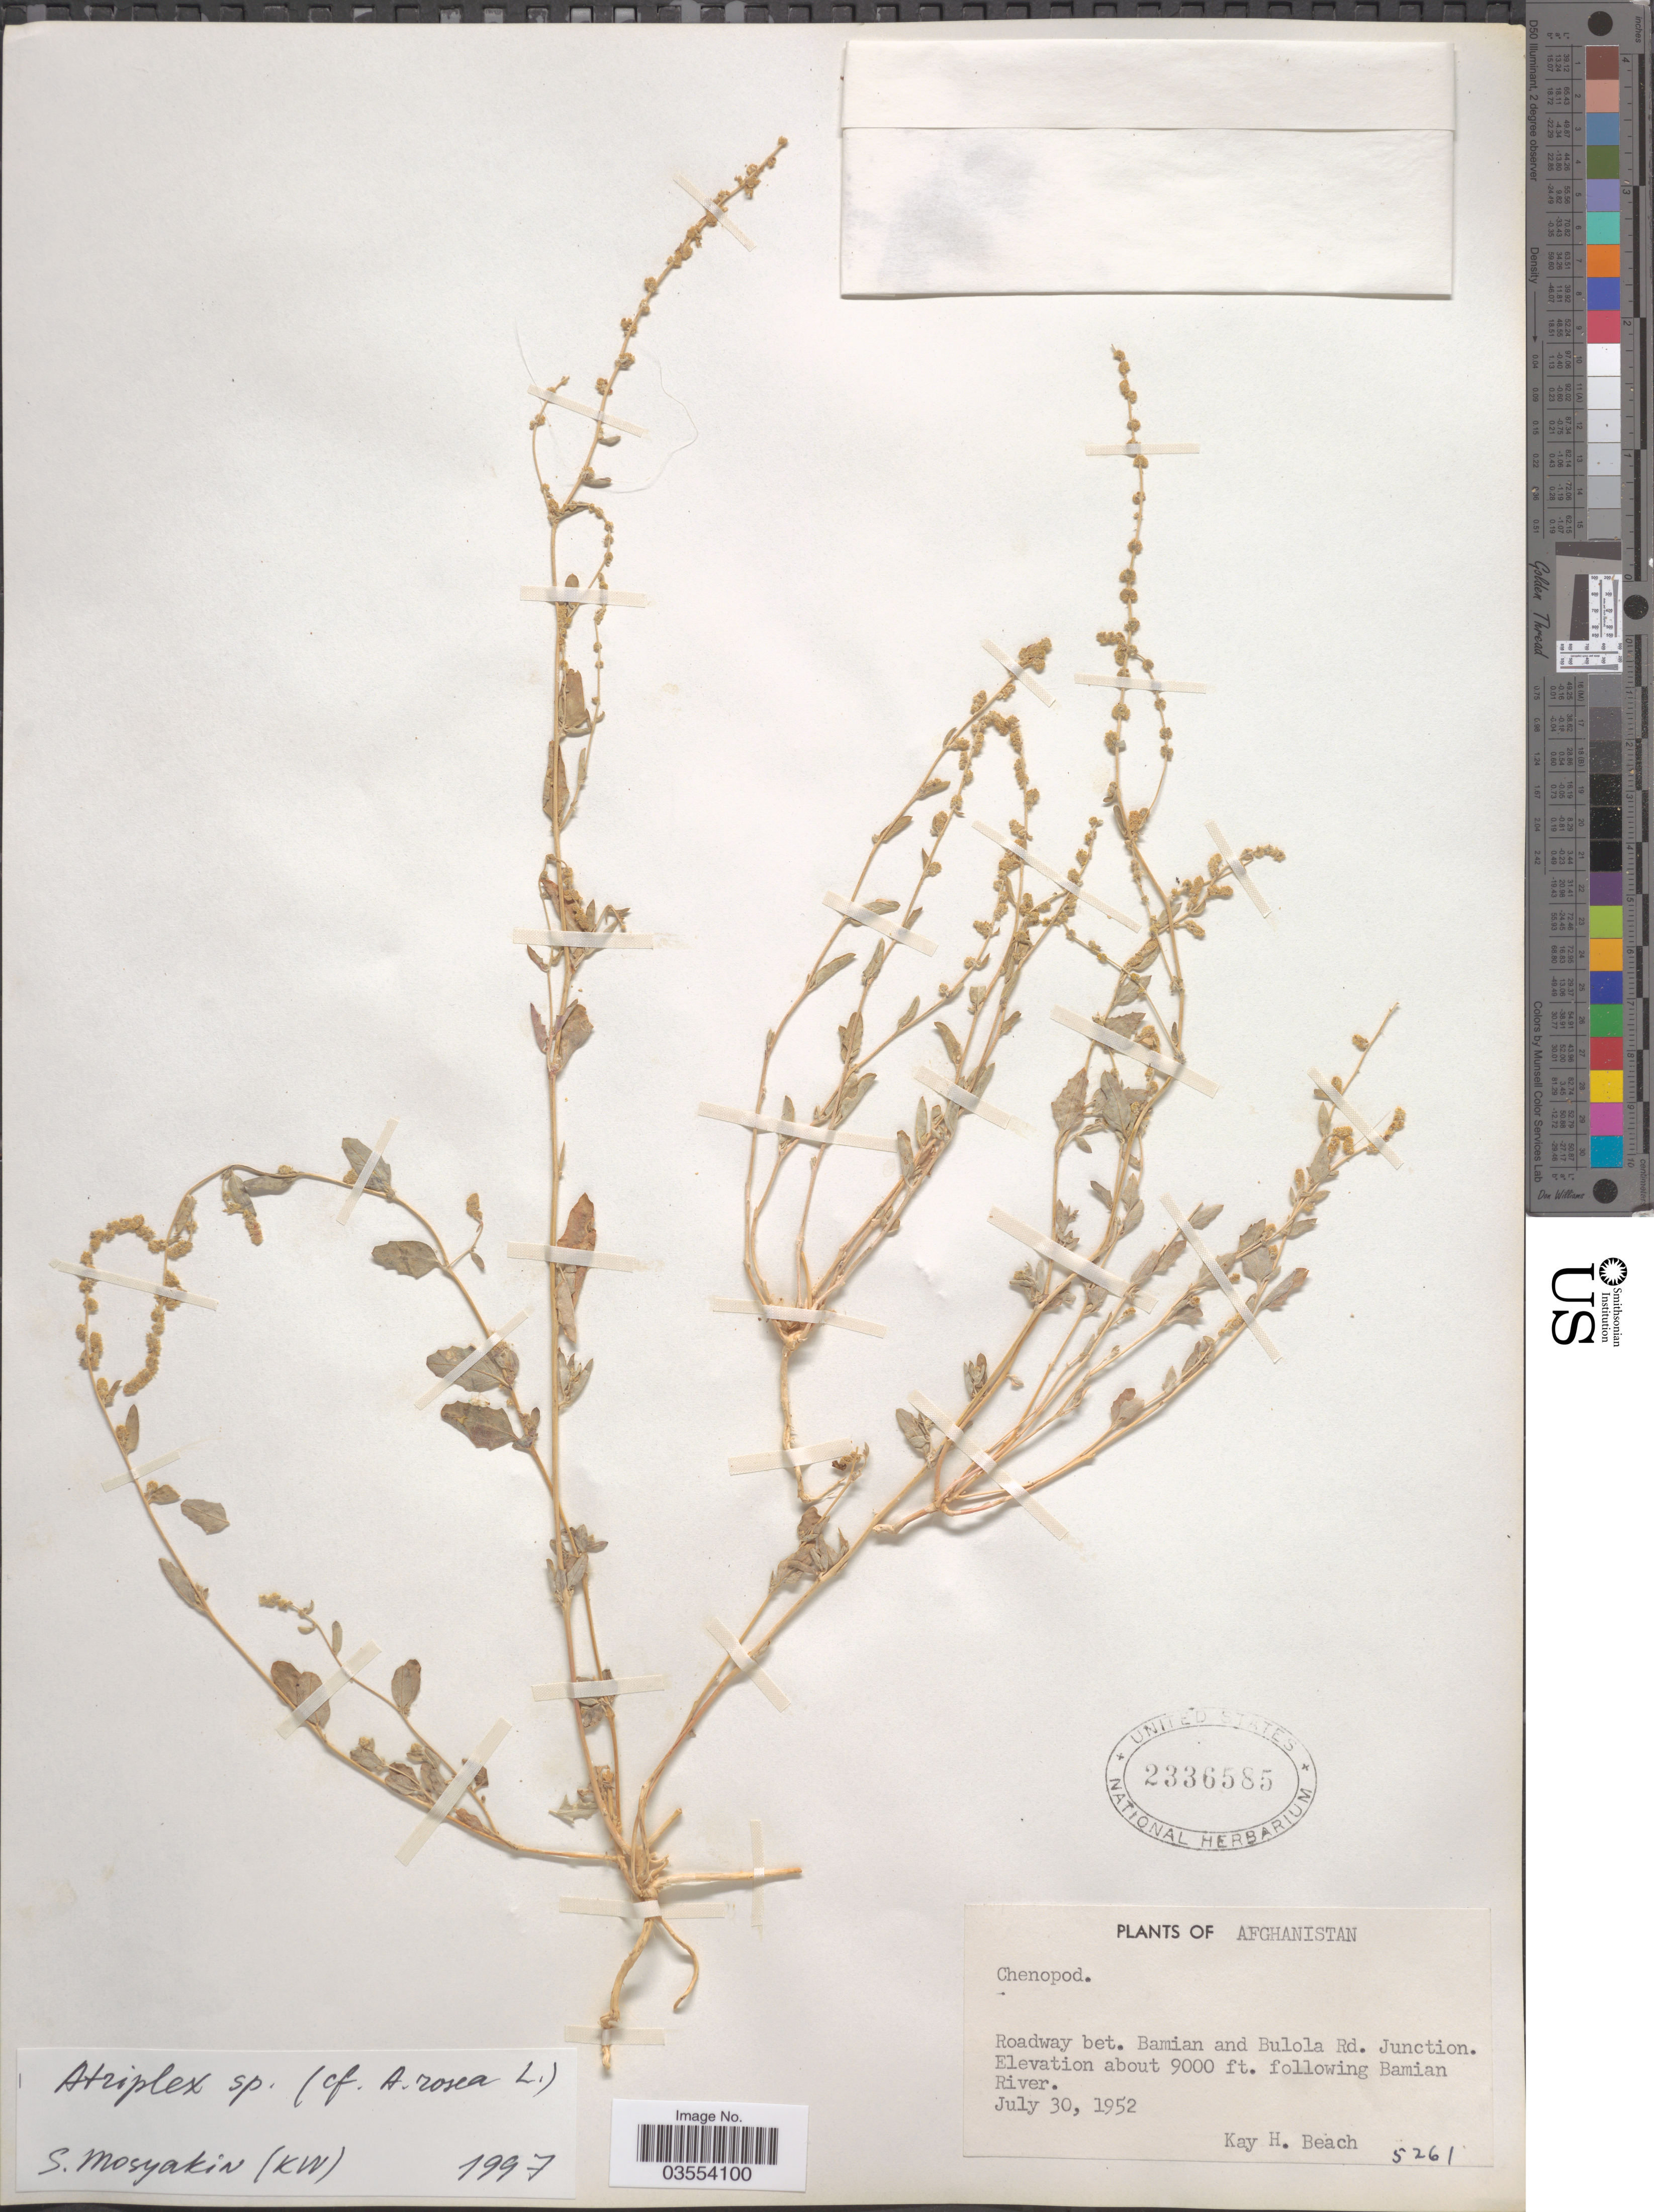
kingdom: Plantae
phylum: Tracheophyta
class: Magnoliopsida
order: Caryophyllales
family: Amaranthaceae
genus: Atriplex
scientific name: Atriplex sp.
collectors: K. H. Beach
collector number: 5261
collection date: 1952-07-30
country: Afghanistan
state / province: Bamian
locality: Roadway bet. Bamian and Bulola Rd. Junction. Following Bamian River. [unsure placement]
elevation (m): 2743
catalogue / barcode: US 2336585